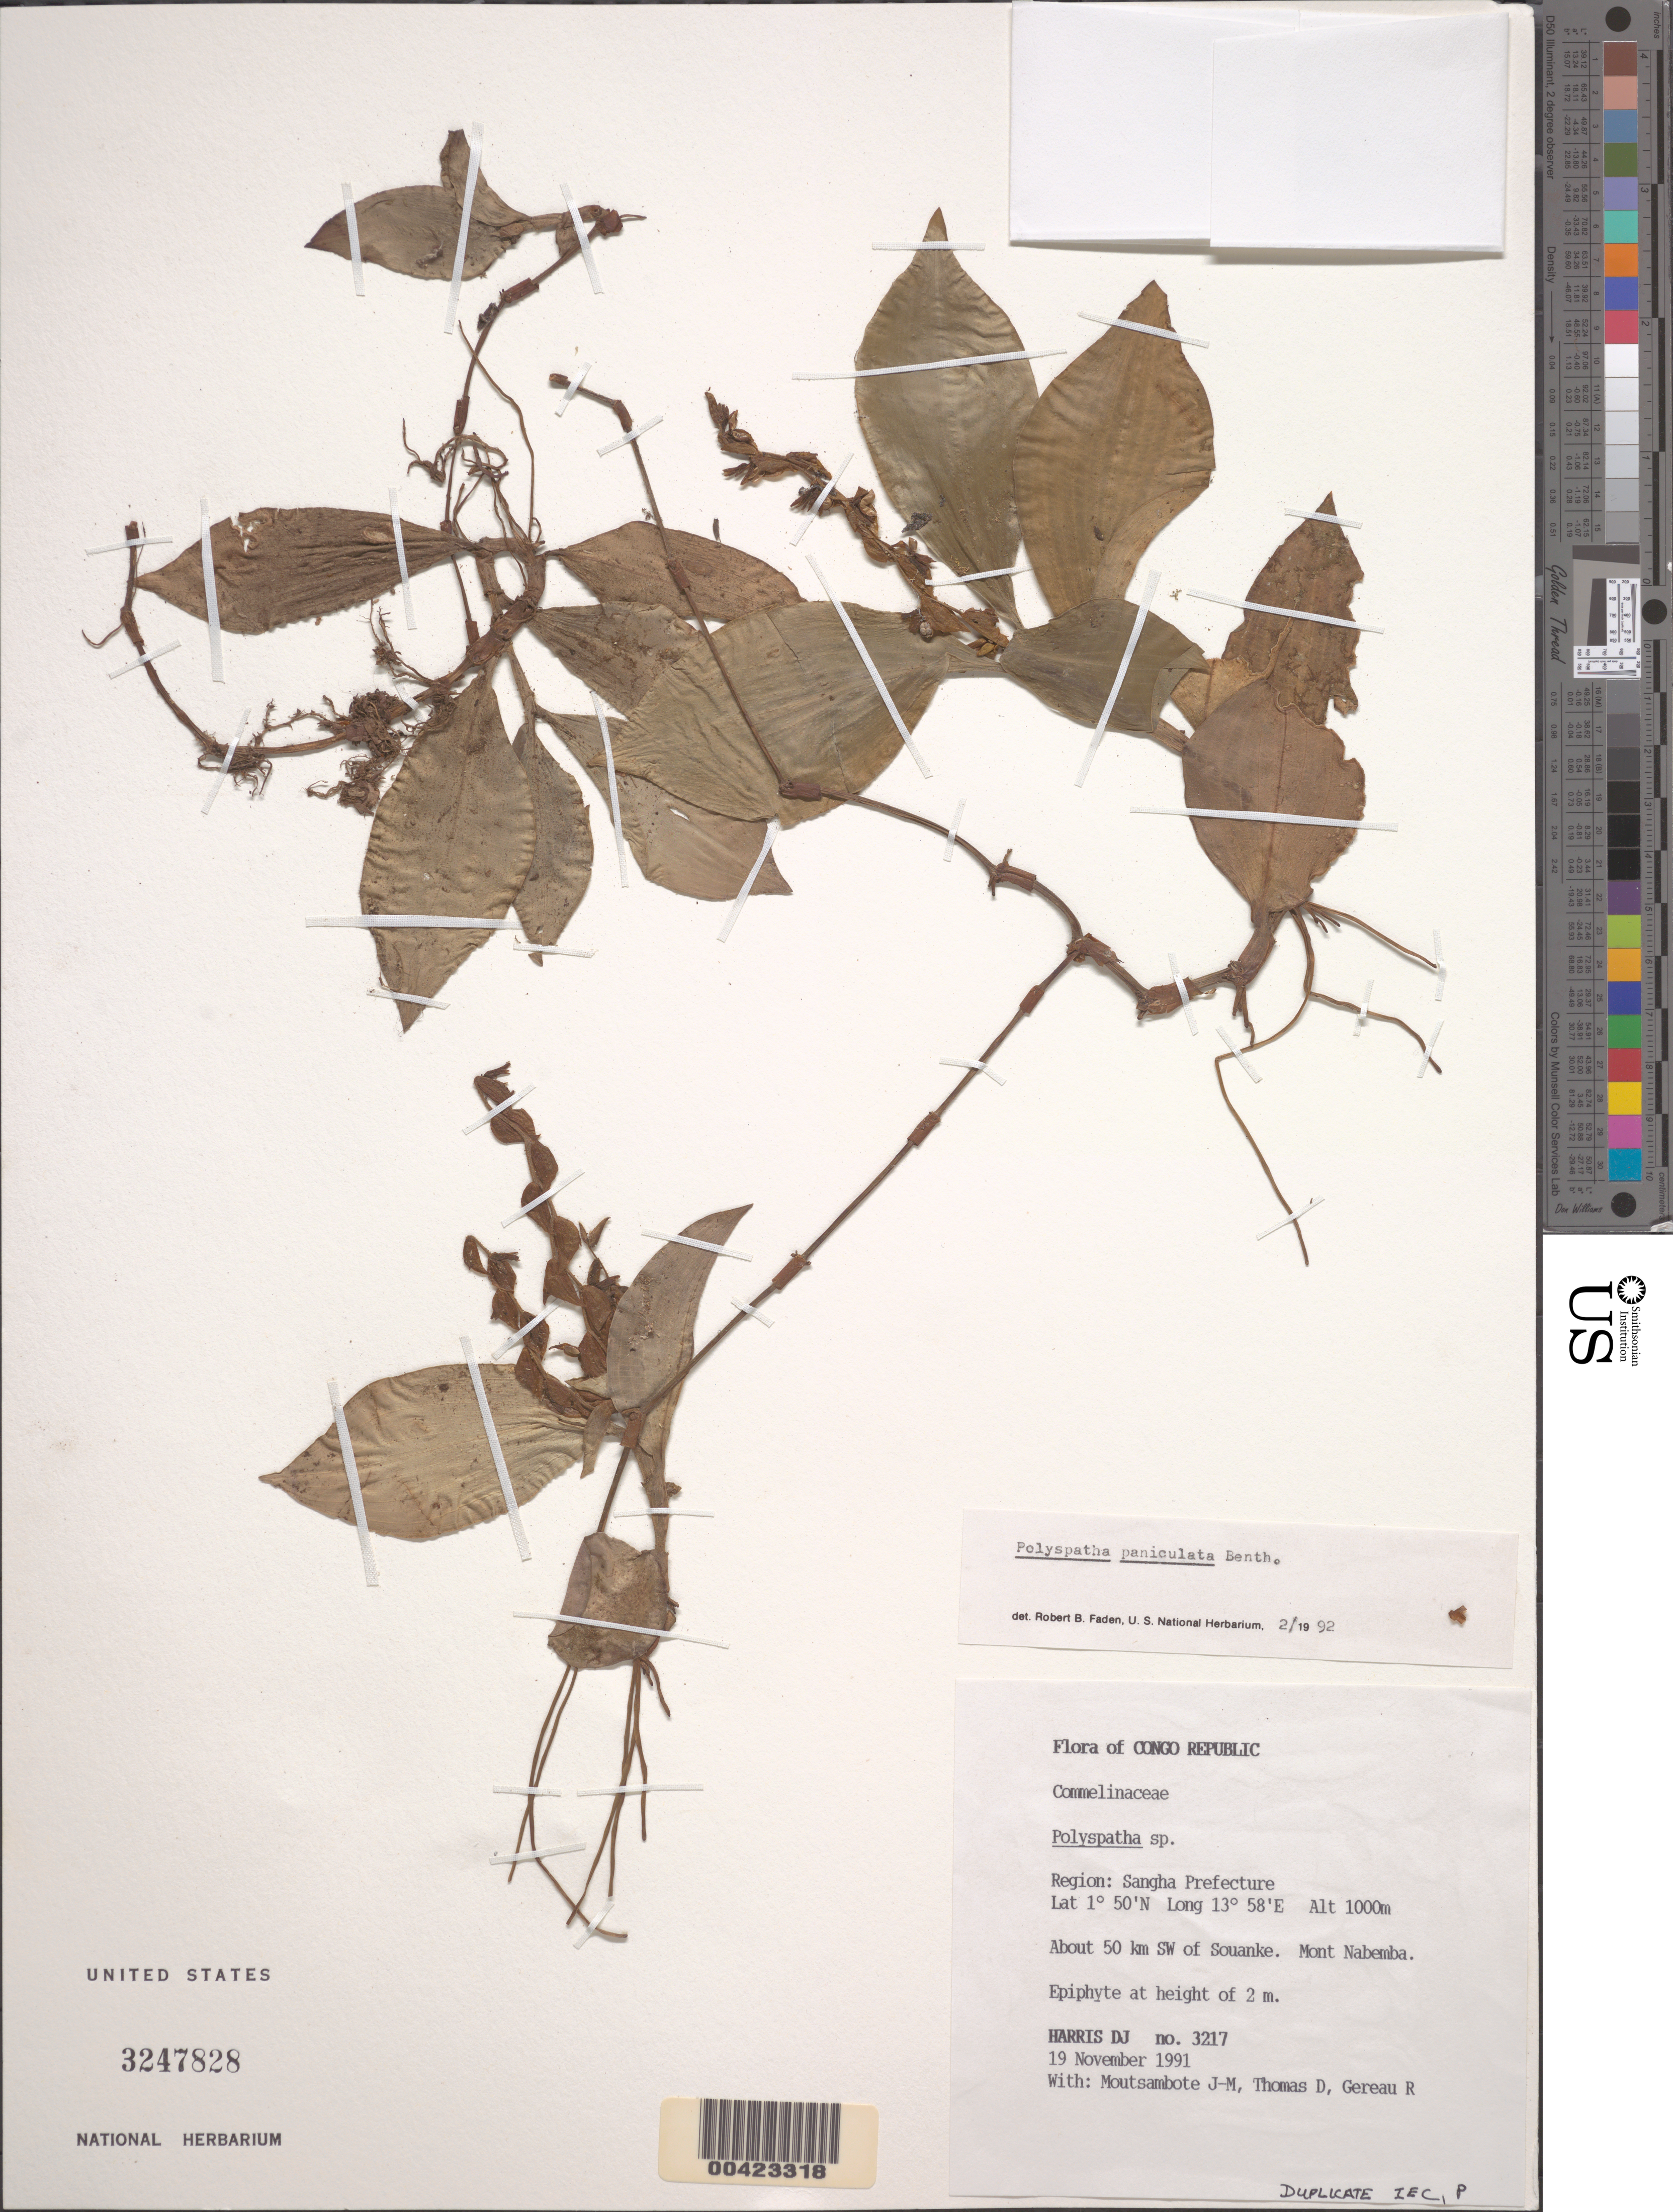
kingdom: Plantae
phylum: Tracheophyta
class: Liliopsida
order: Commelinales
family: Commelinaceae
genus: Polyspatha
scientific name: Polyspatha paniculata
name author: Benth.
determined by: Faden, Robert B., (US), Smithsonian Institution - National Museum of Natural History (UNITED STATES)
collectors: D. J. Harris, J. Moutsambote, D. Thomas & R. E. Gereau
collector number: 3217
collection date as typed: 19 Nov 1991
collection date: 1991-11-19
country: Congo, Republic of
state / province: Sangha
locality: SW of Souanke, mont Nabemba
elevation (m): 1000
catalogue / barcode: US 3247828